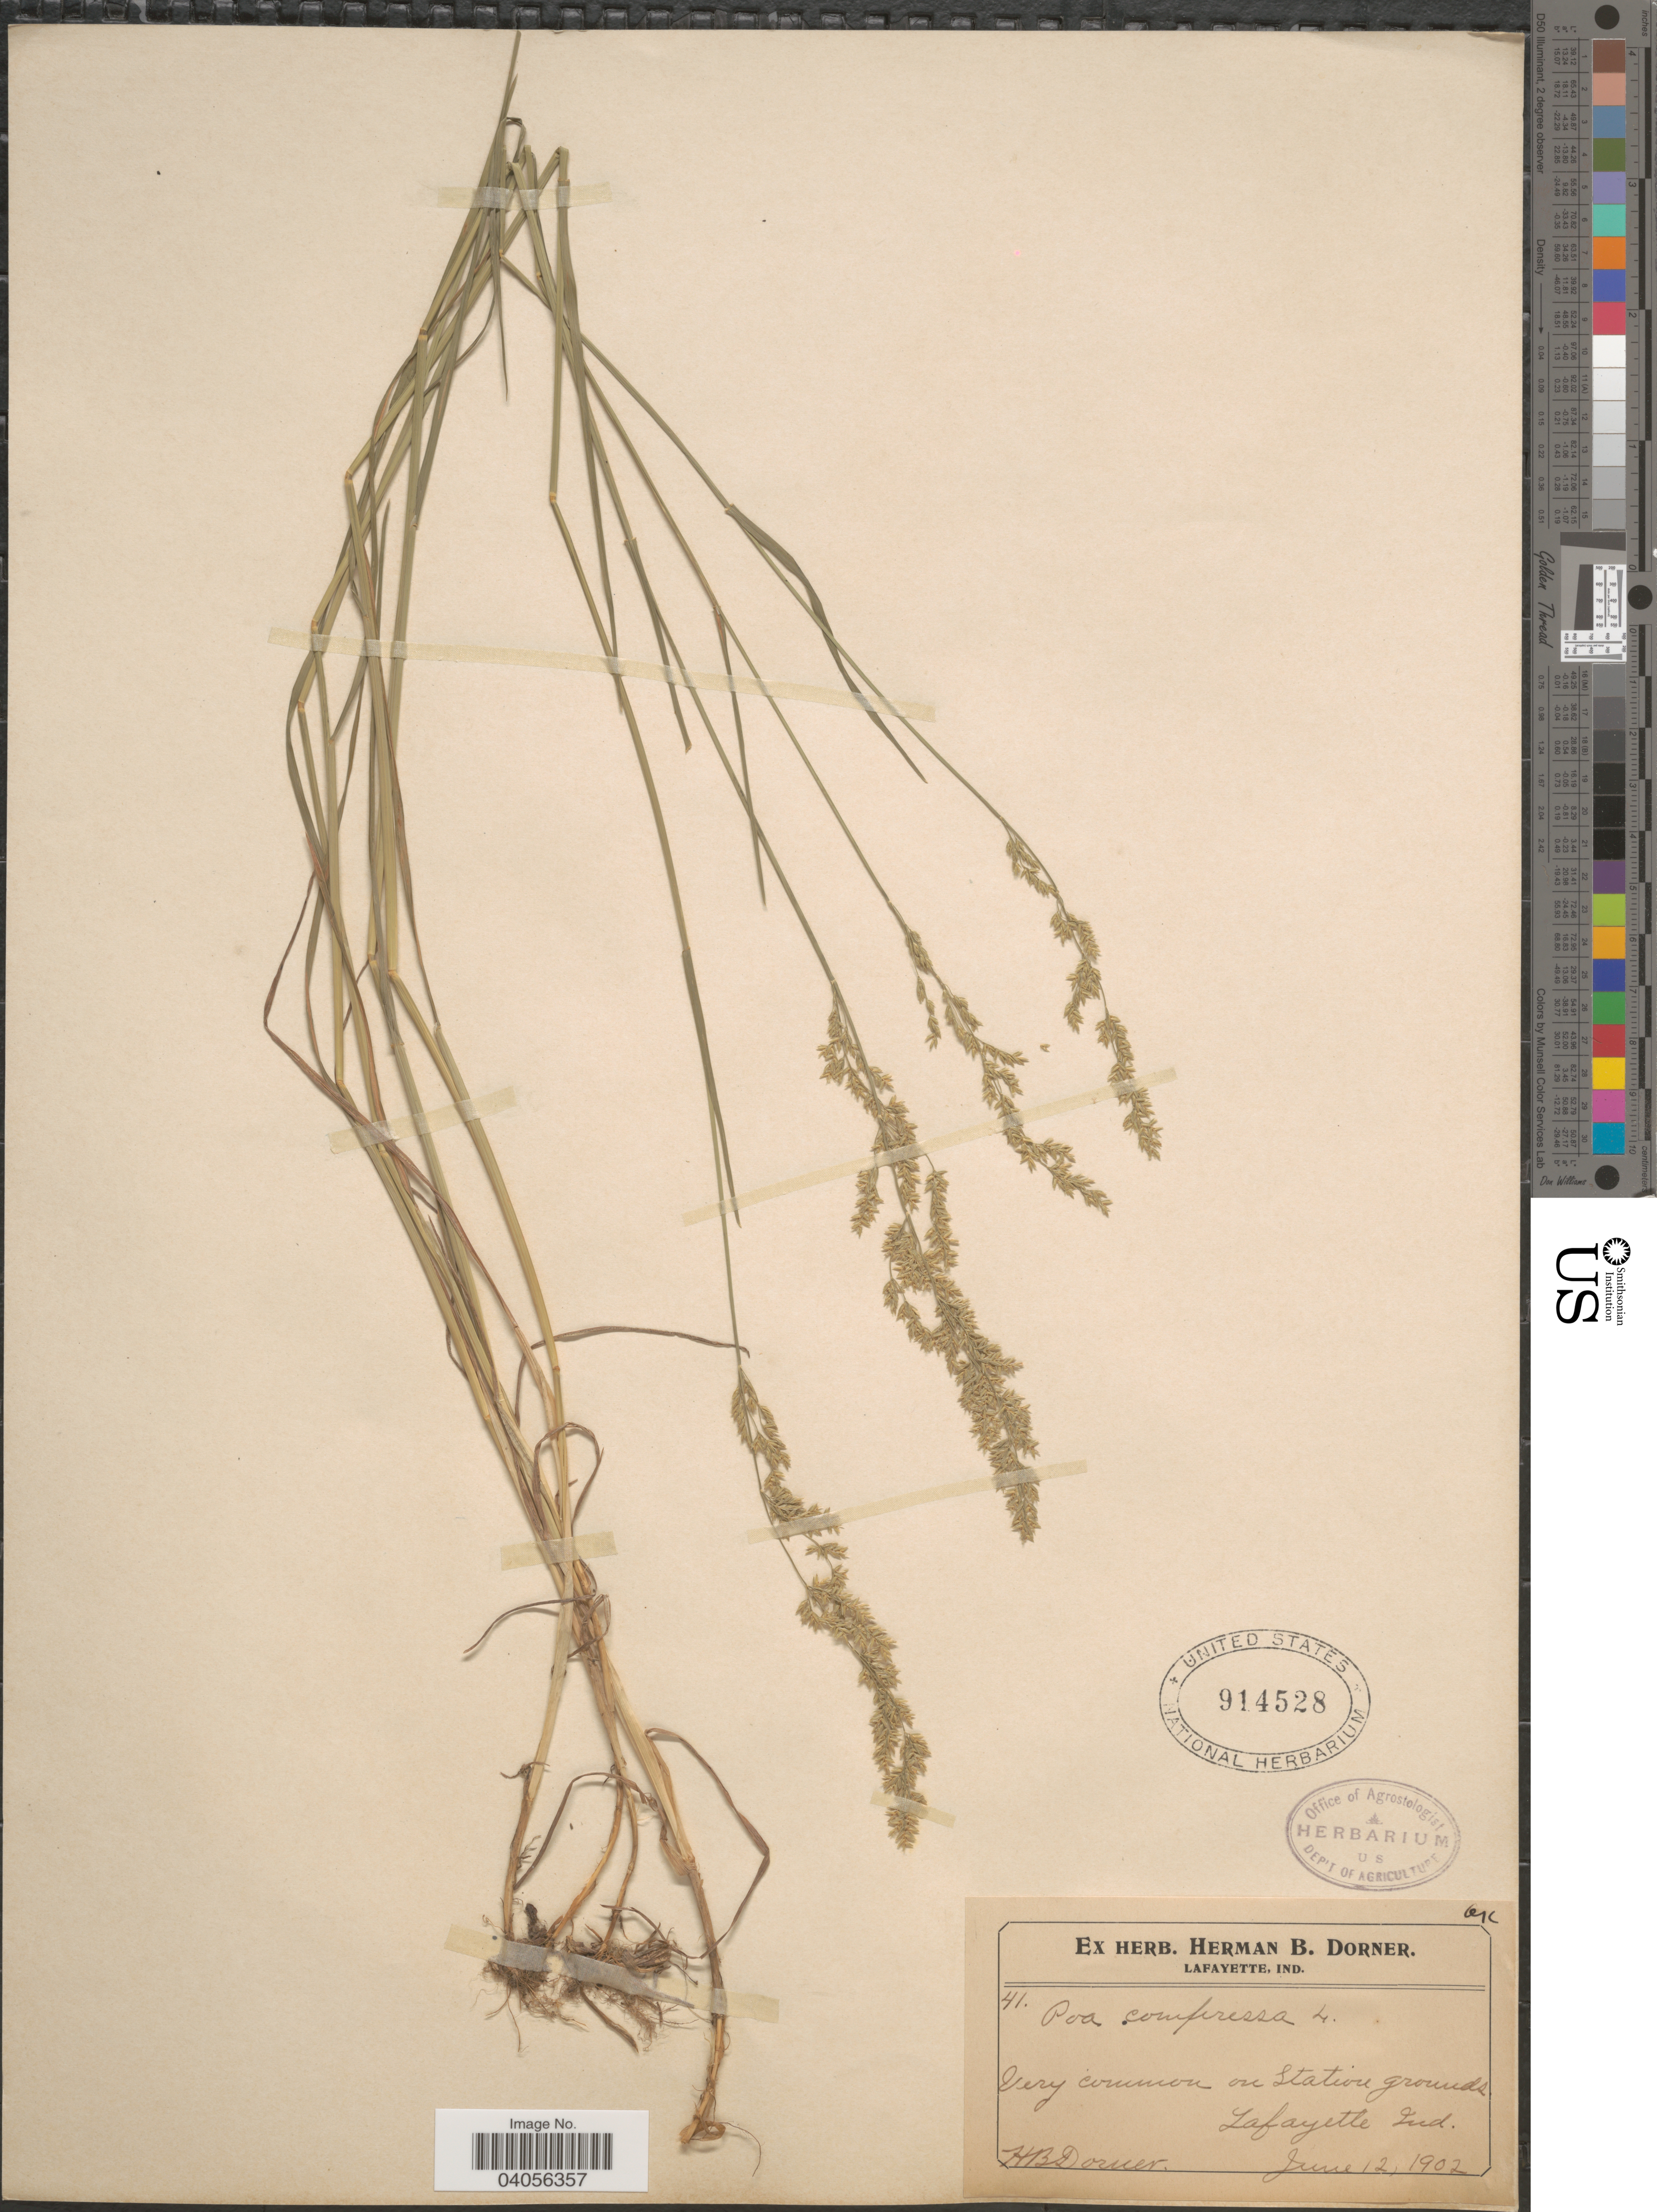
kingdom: Plantae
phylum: Tracheophyta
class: Liliopsida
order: Poales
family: Poaceae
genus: Poa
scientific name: Poa compressa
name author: L.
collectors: H. Dorner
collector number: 41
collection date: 1902-06-12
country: United States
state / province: Indiana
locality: On Station grounds. Lafayette.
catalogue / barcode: US 914528